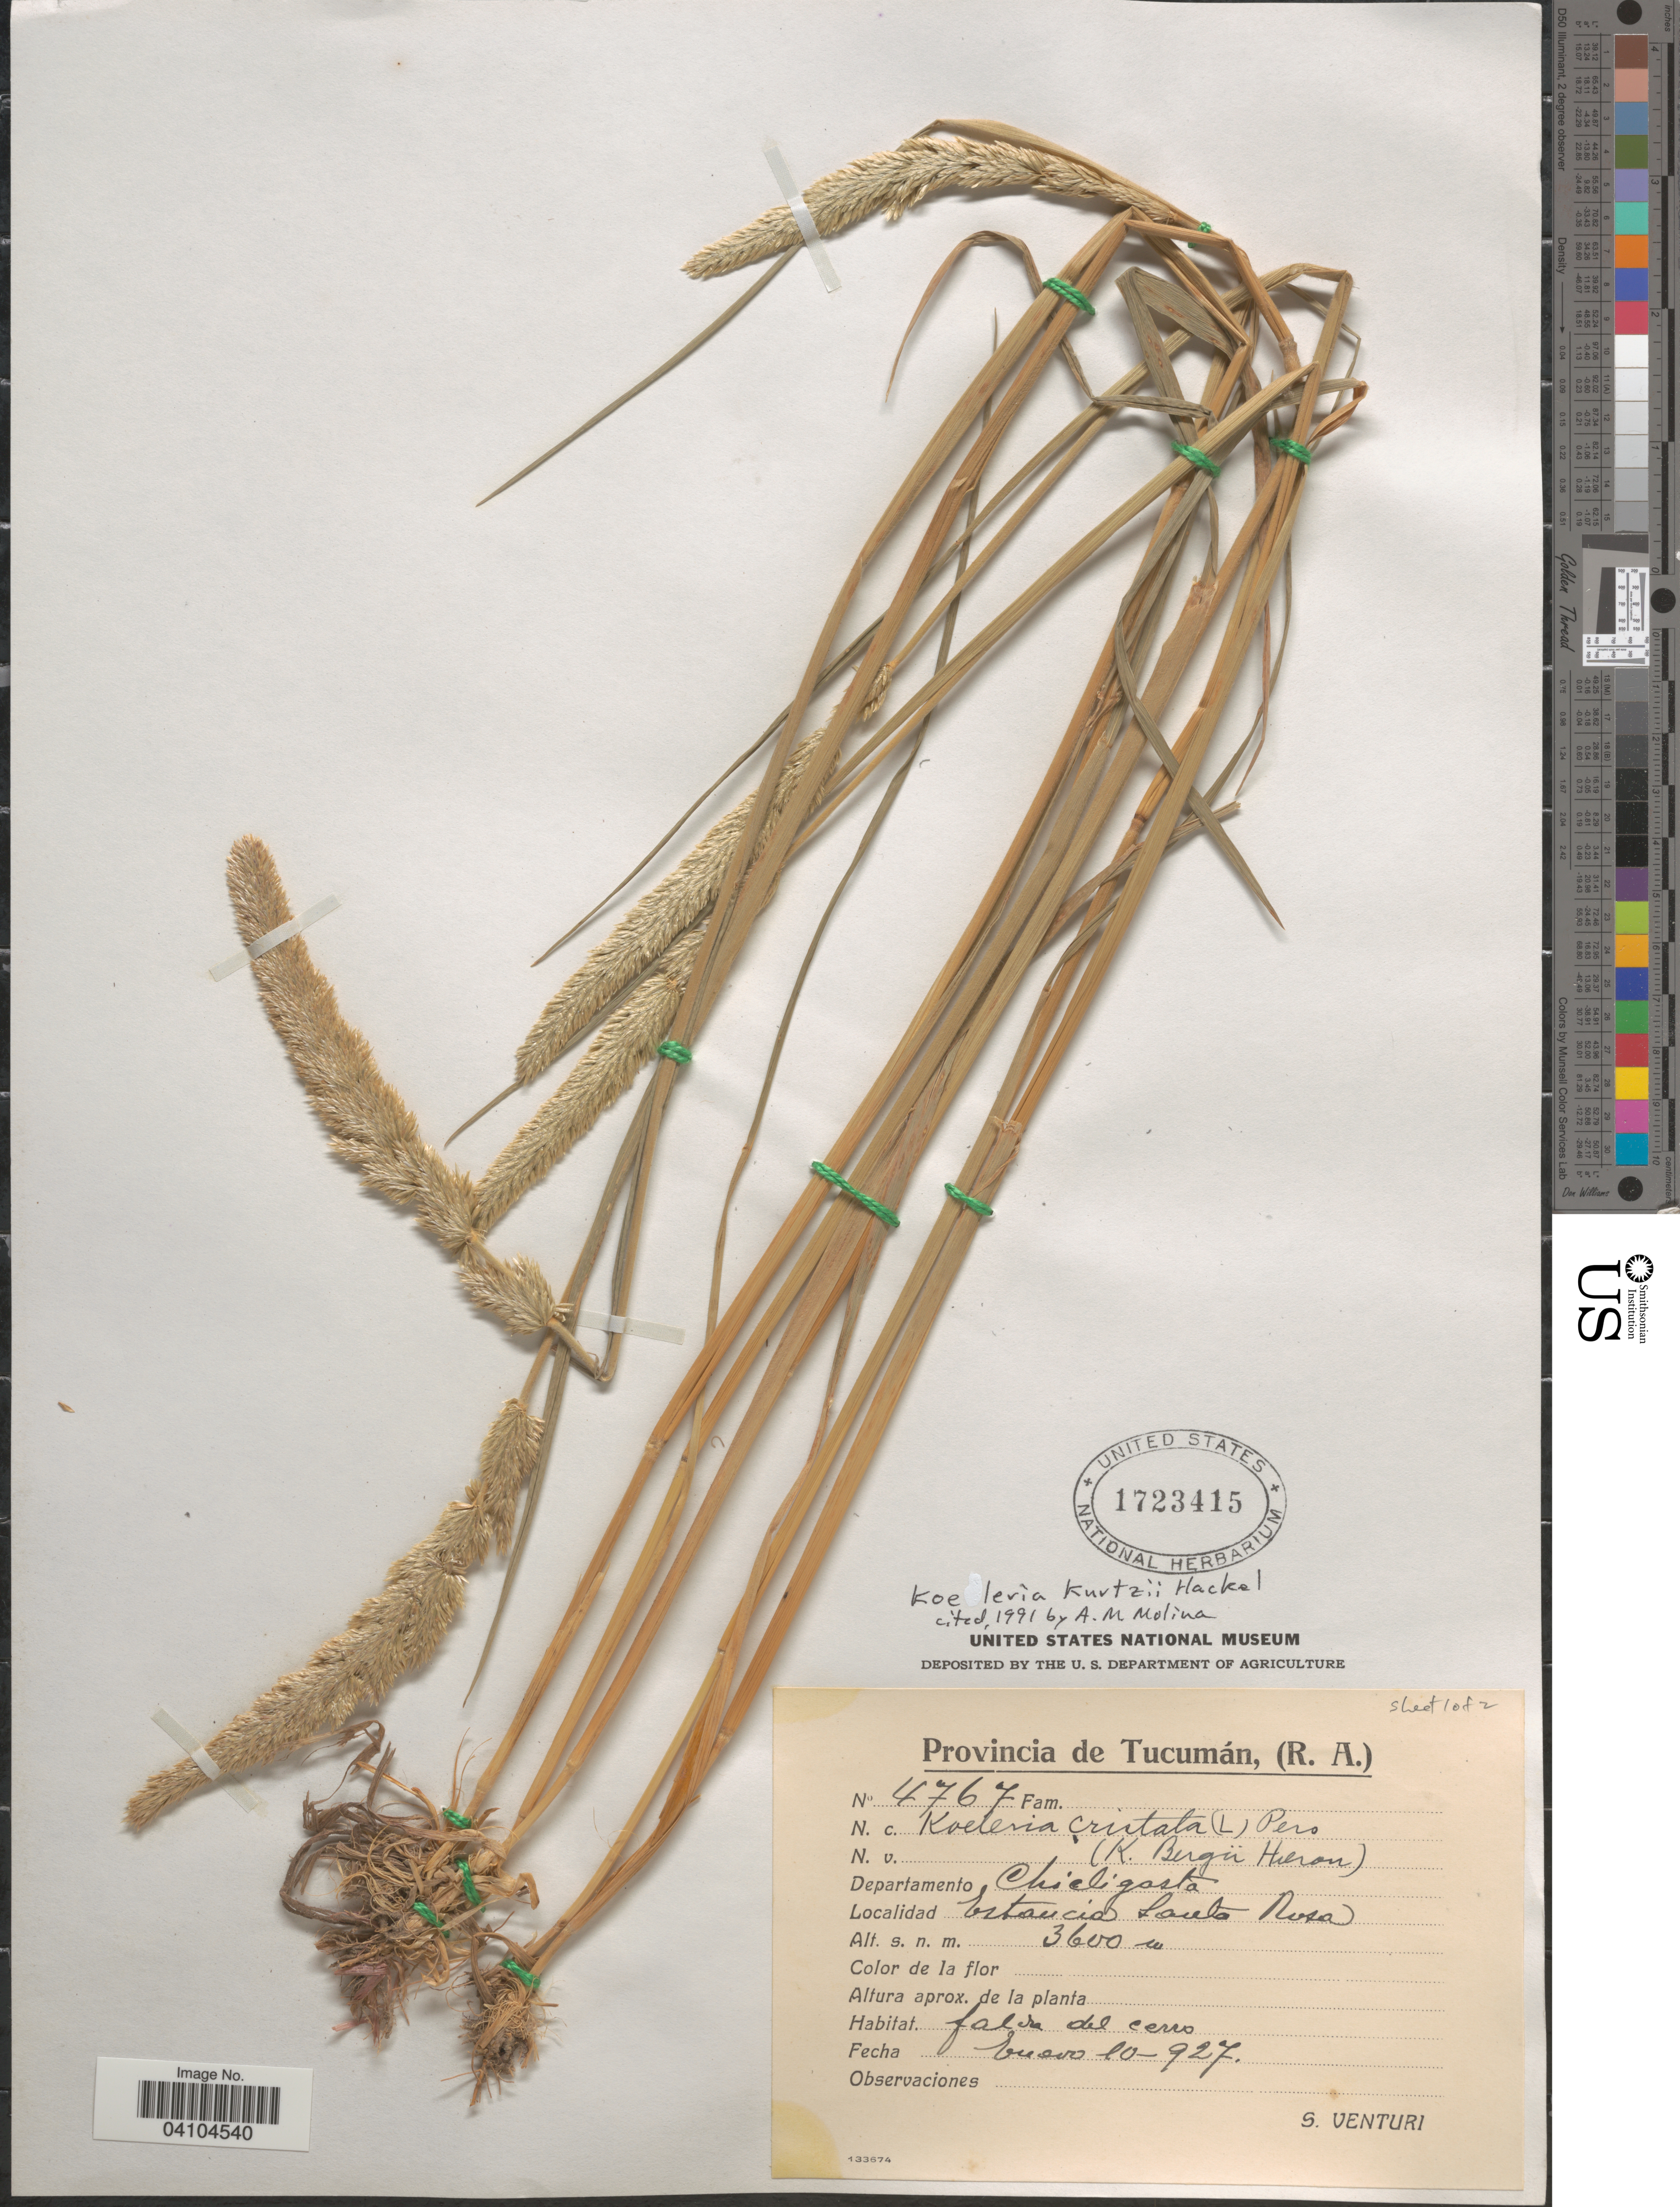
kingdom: Plantae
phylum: Tracheophyta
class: Liliopsida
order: Poales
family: Poaceae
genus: Koeleria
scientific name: Koeleria kurtzii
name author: Hack. ex Kurtz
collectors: S. Venturi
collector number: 4767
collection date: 1927-01-10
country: Argentina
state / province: Tucuman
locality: Departamento Chicligasta. Estancia Santa Rosa. (R. A.).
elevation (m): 3600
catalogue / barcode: US 1723415